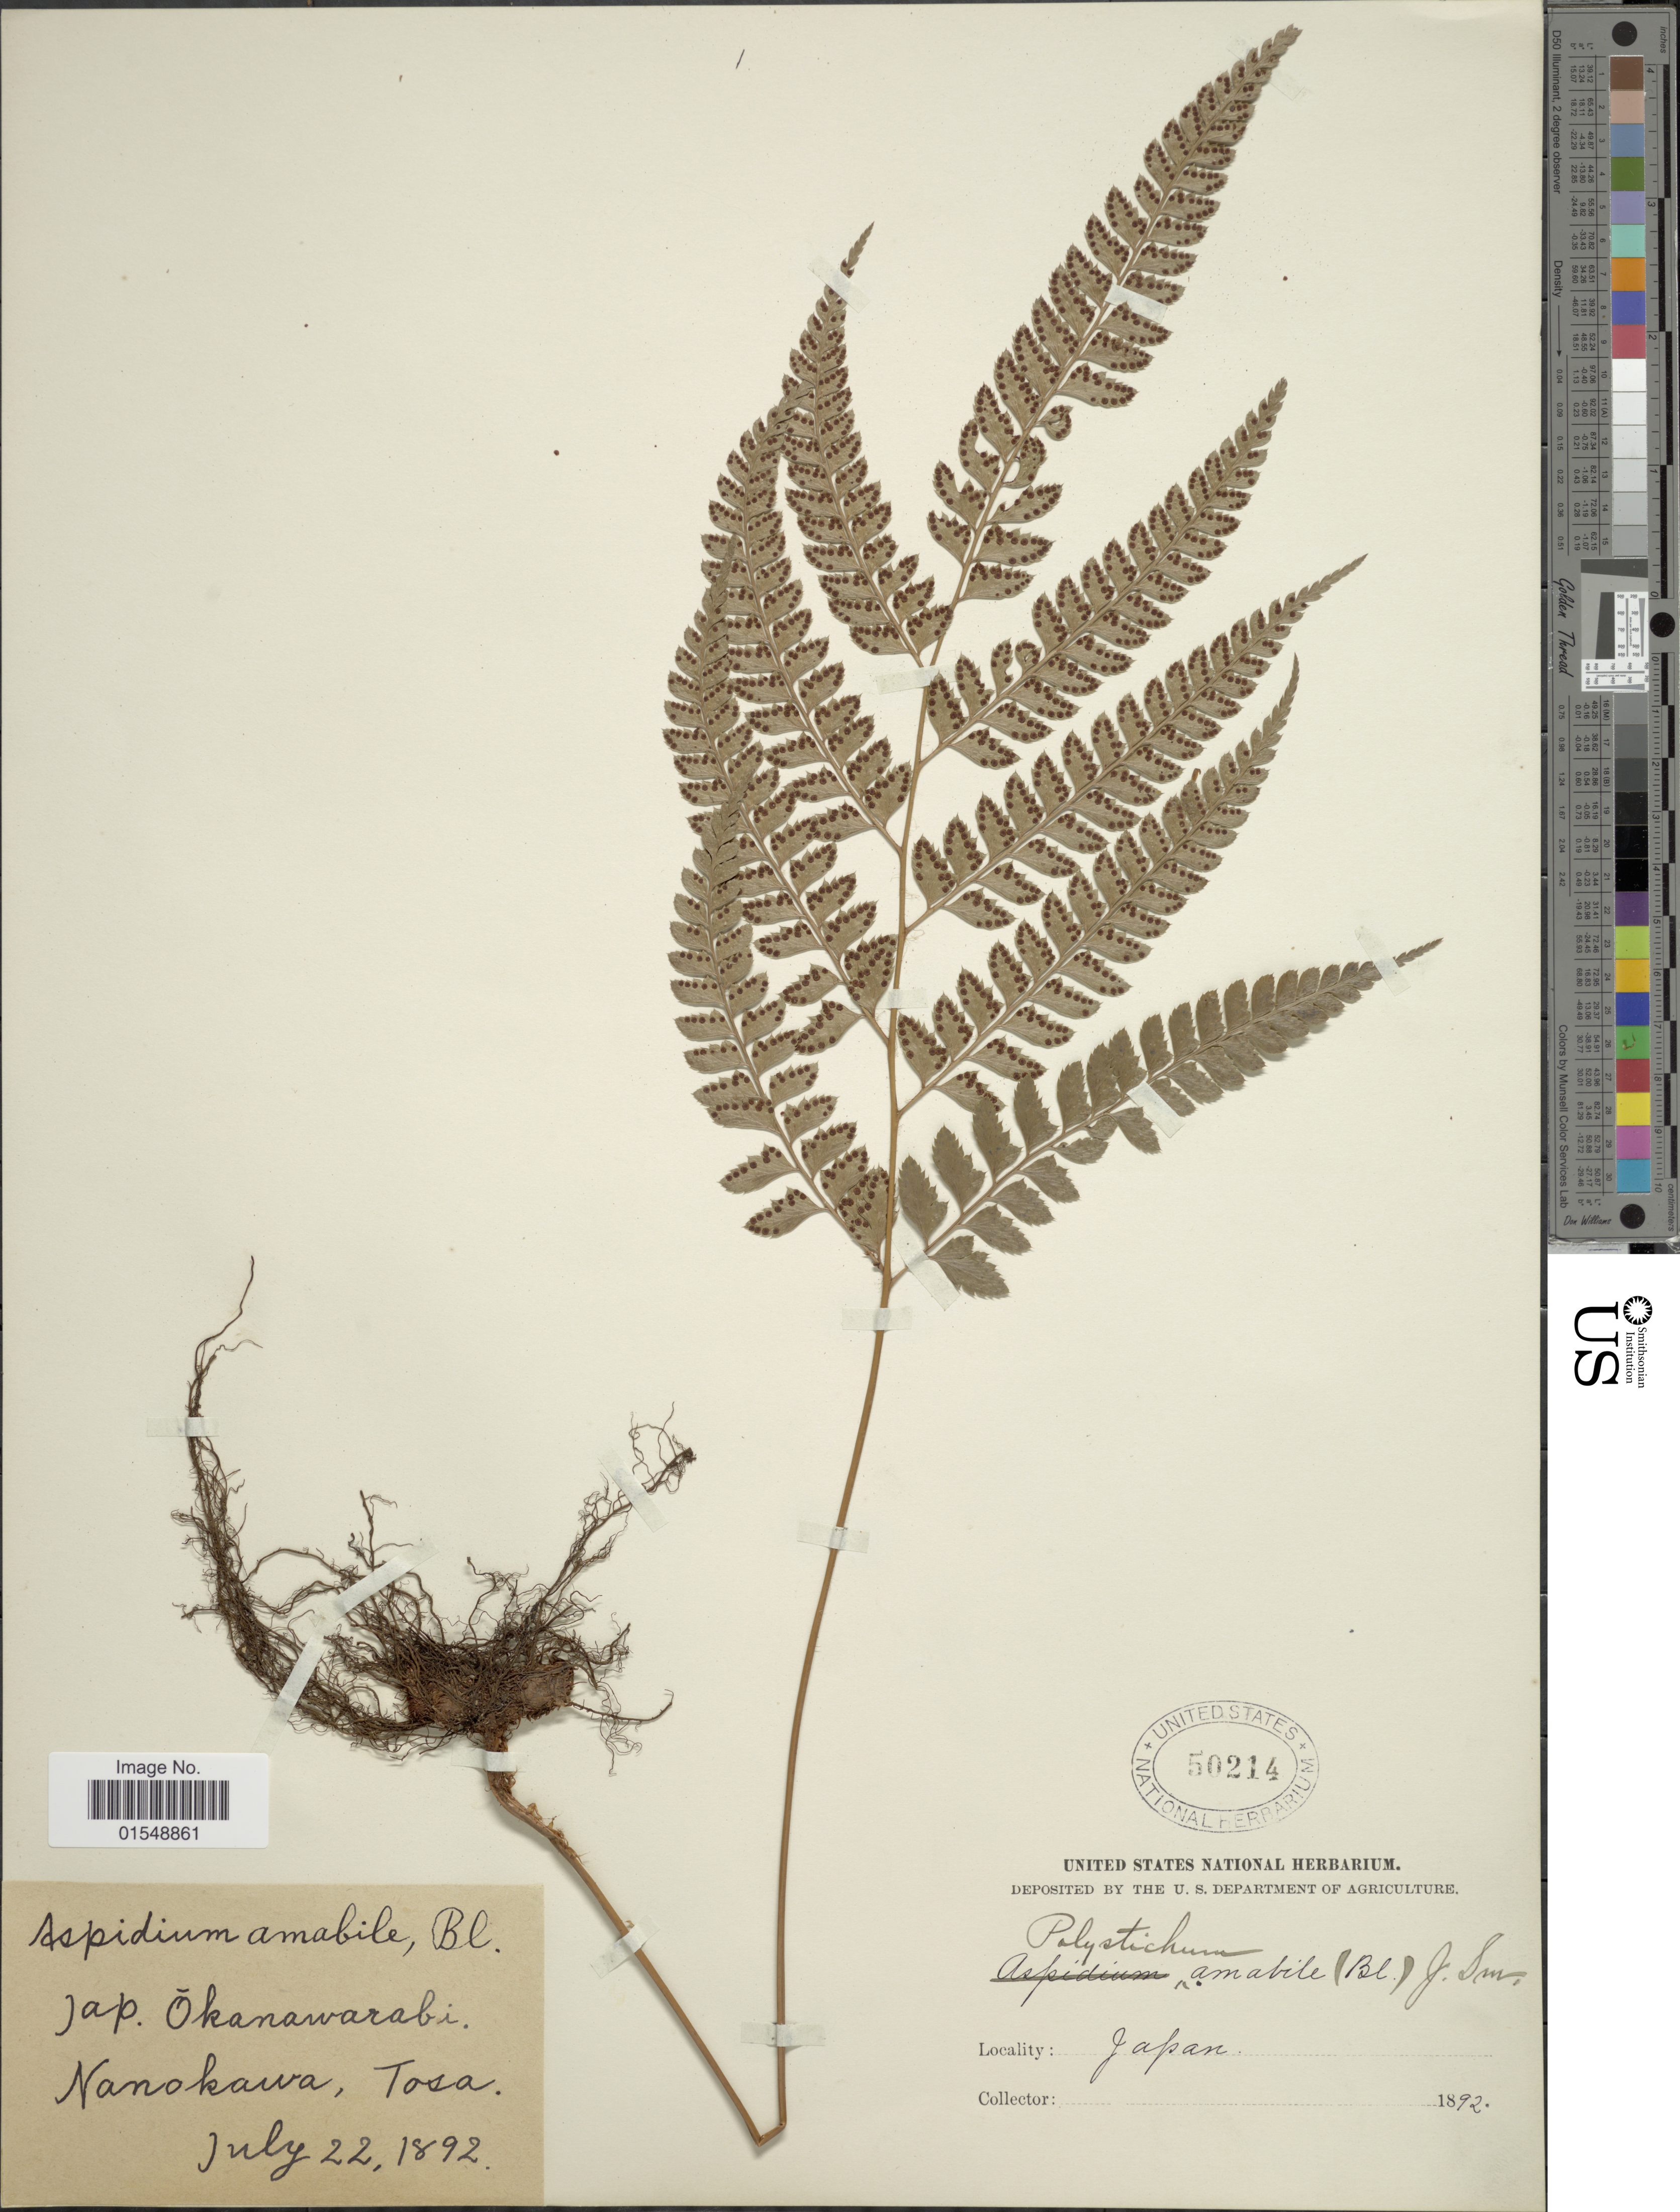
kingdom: Plantae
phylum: Tracheophyta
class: Polypodiopsida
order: Polypodiales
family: Dryopteridaceae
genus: Arachniodes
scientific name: Arachniodes amabilis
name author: (Blume) Tindale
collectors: T. Nanokawa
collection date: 1892-07-22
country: Japan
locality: Õkanawarabi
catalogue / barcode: US 50214